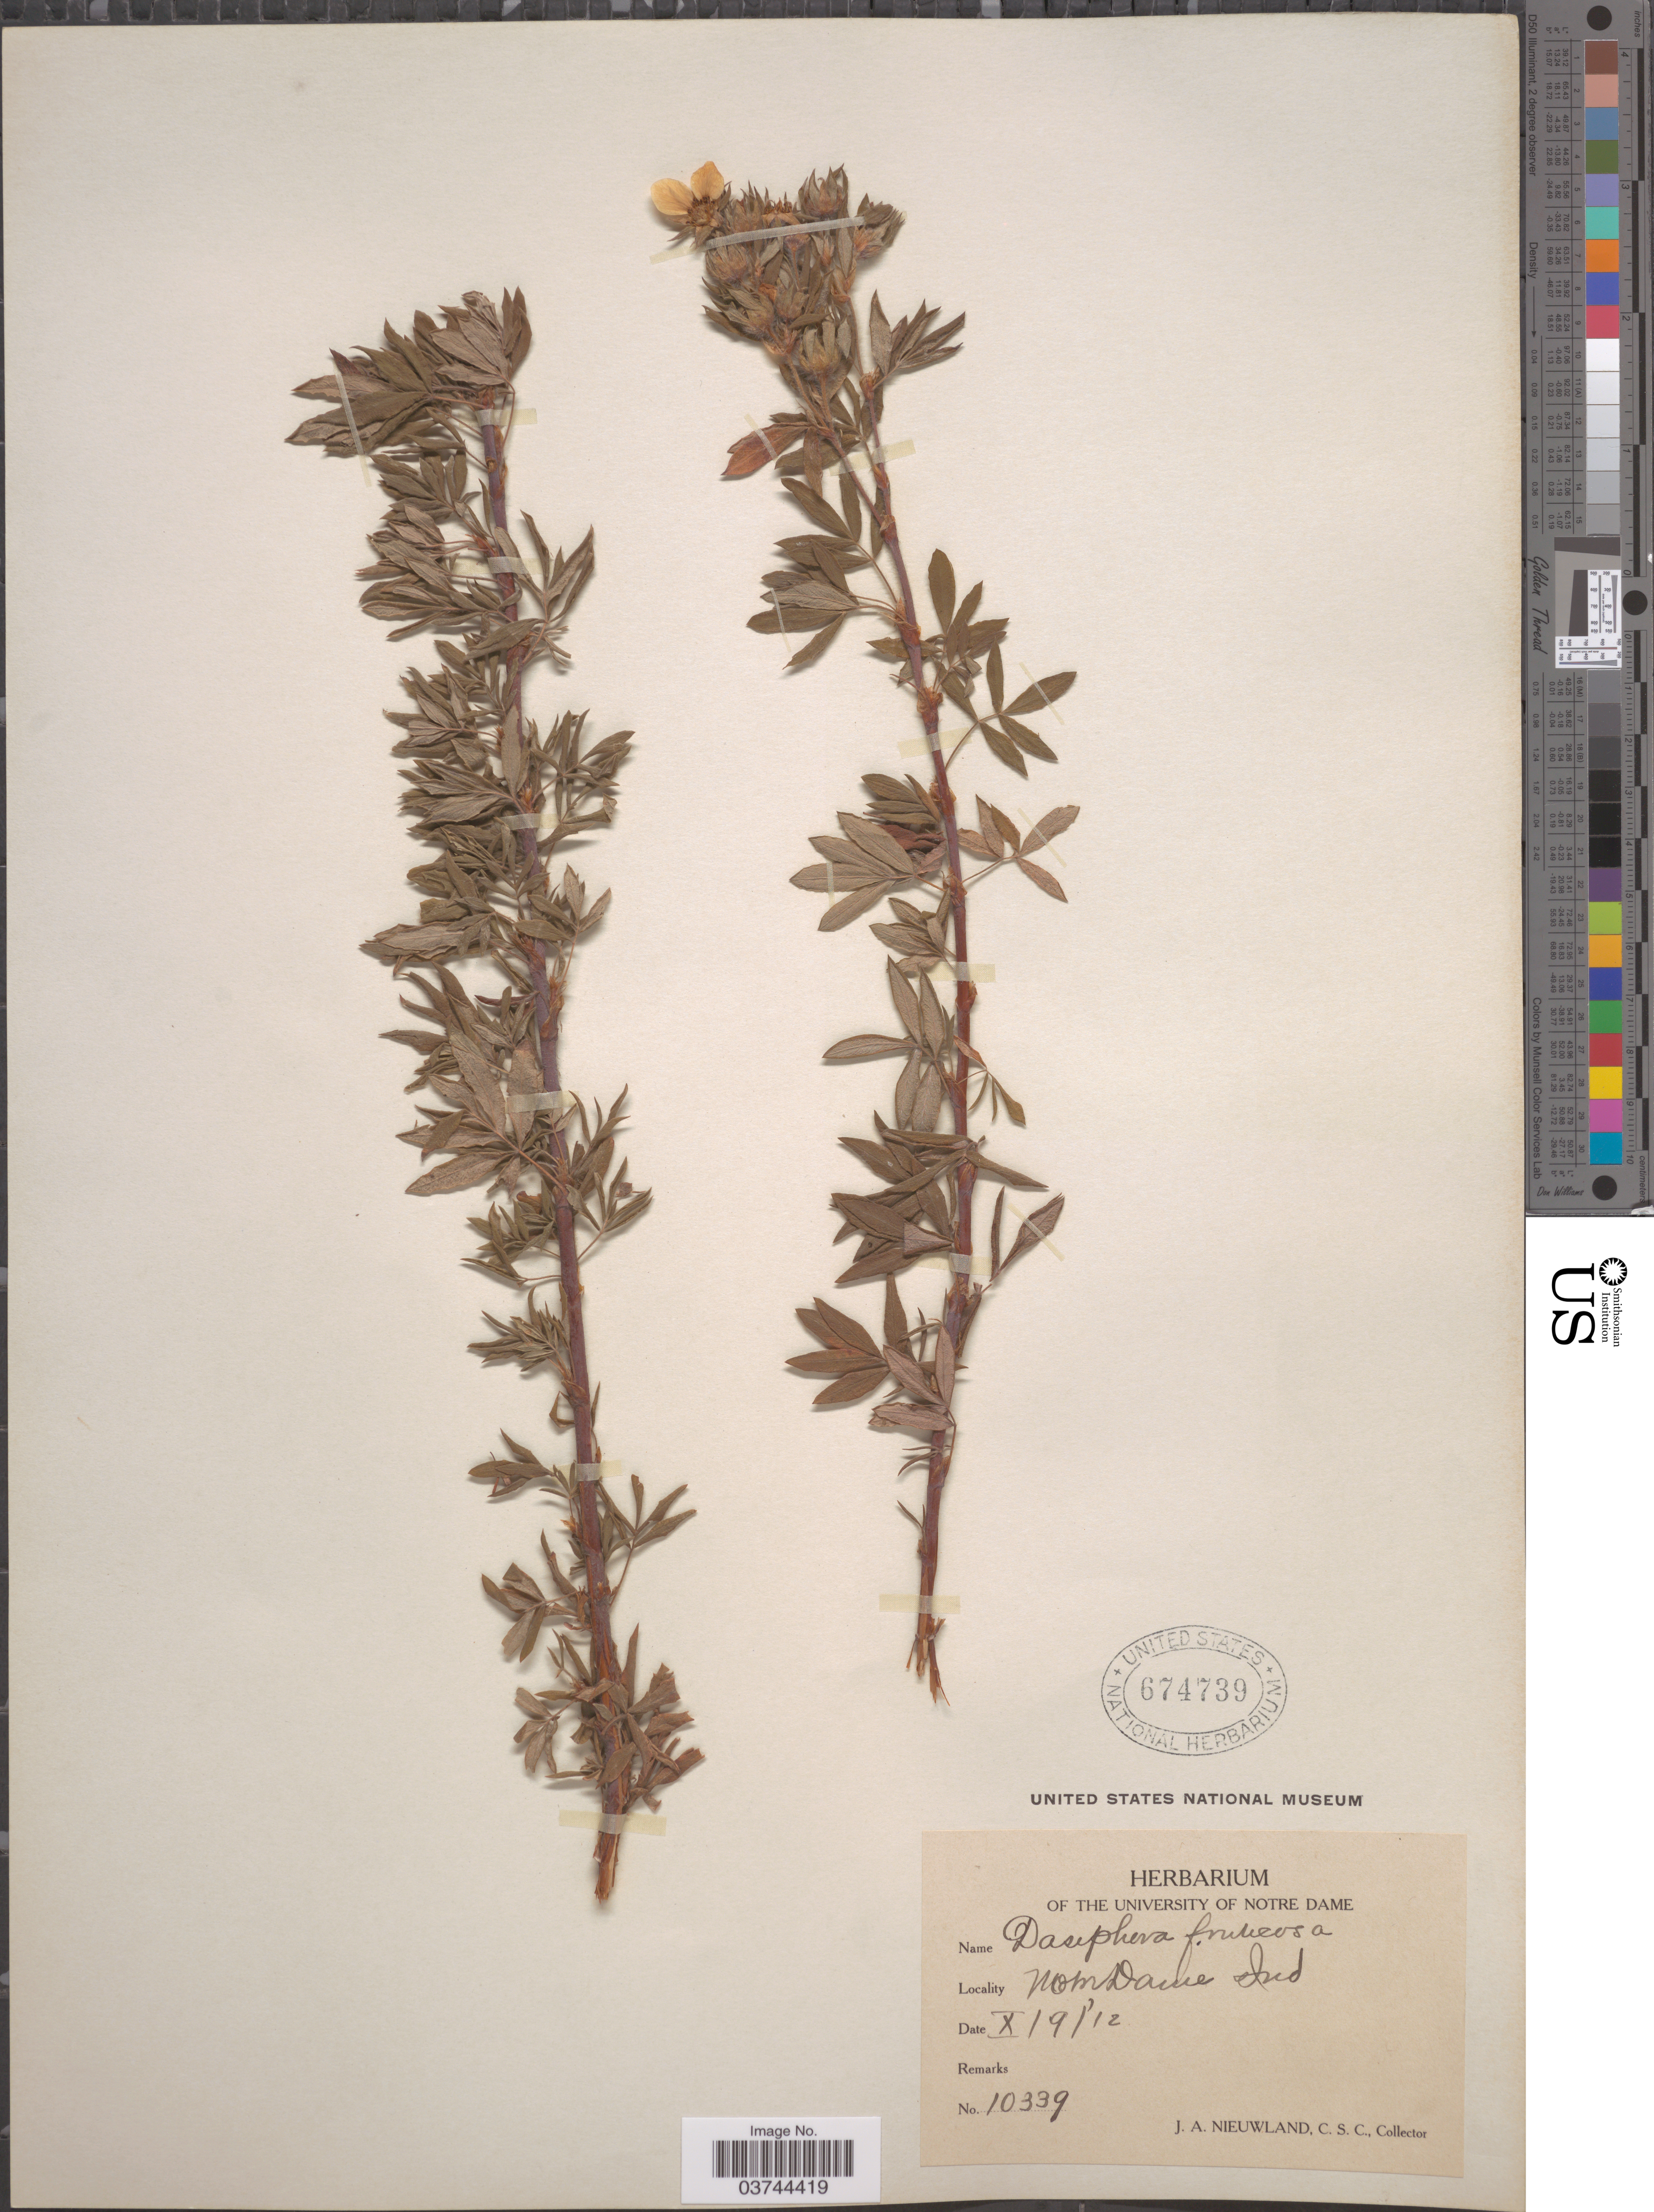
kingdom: Plantae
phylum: Tracheophyta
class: Magnoliopsida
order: Rosales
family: Rosaceae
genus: Dasiphora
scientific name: Dasiphora fruticosa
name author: (L.) Rydb.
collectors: J. A. Nieuwland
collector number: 10339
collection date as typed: Transcribed d/m/y: 9/10/12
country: United States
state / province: Indiana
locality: Notre Dame.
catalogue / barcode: US 674739